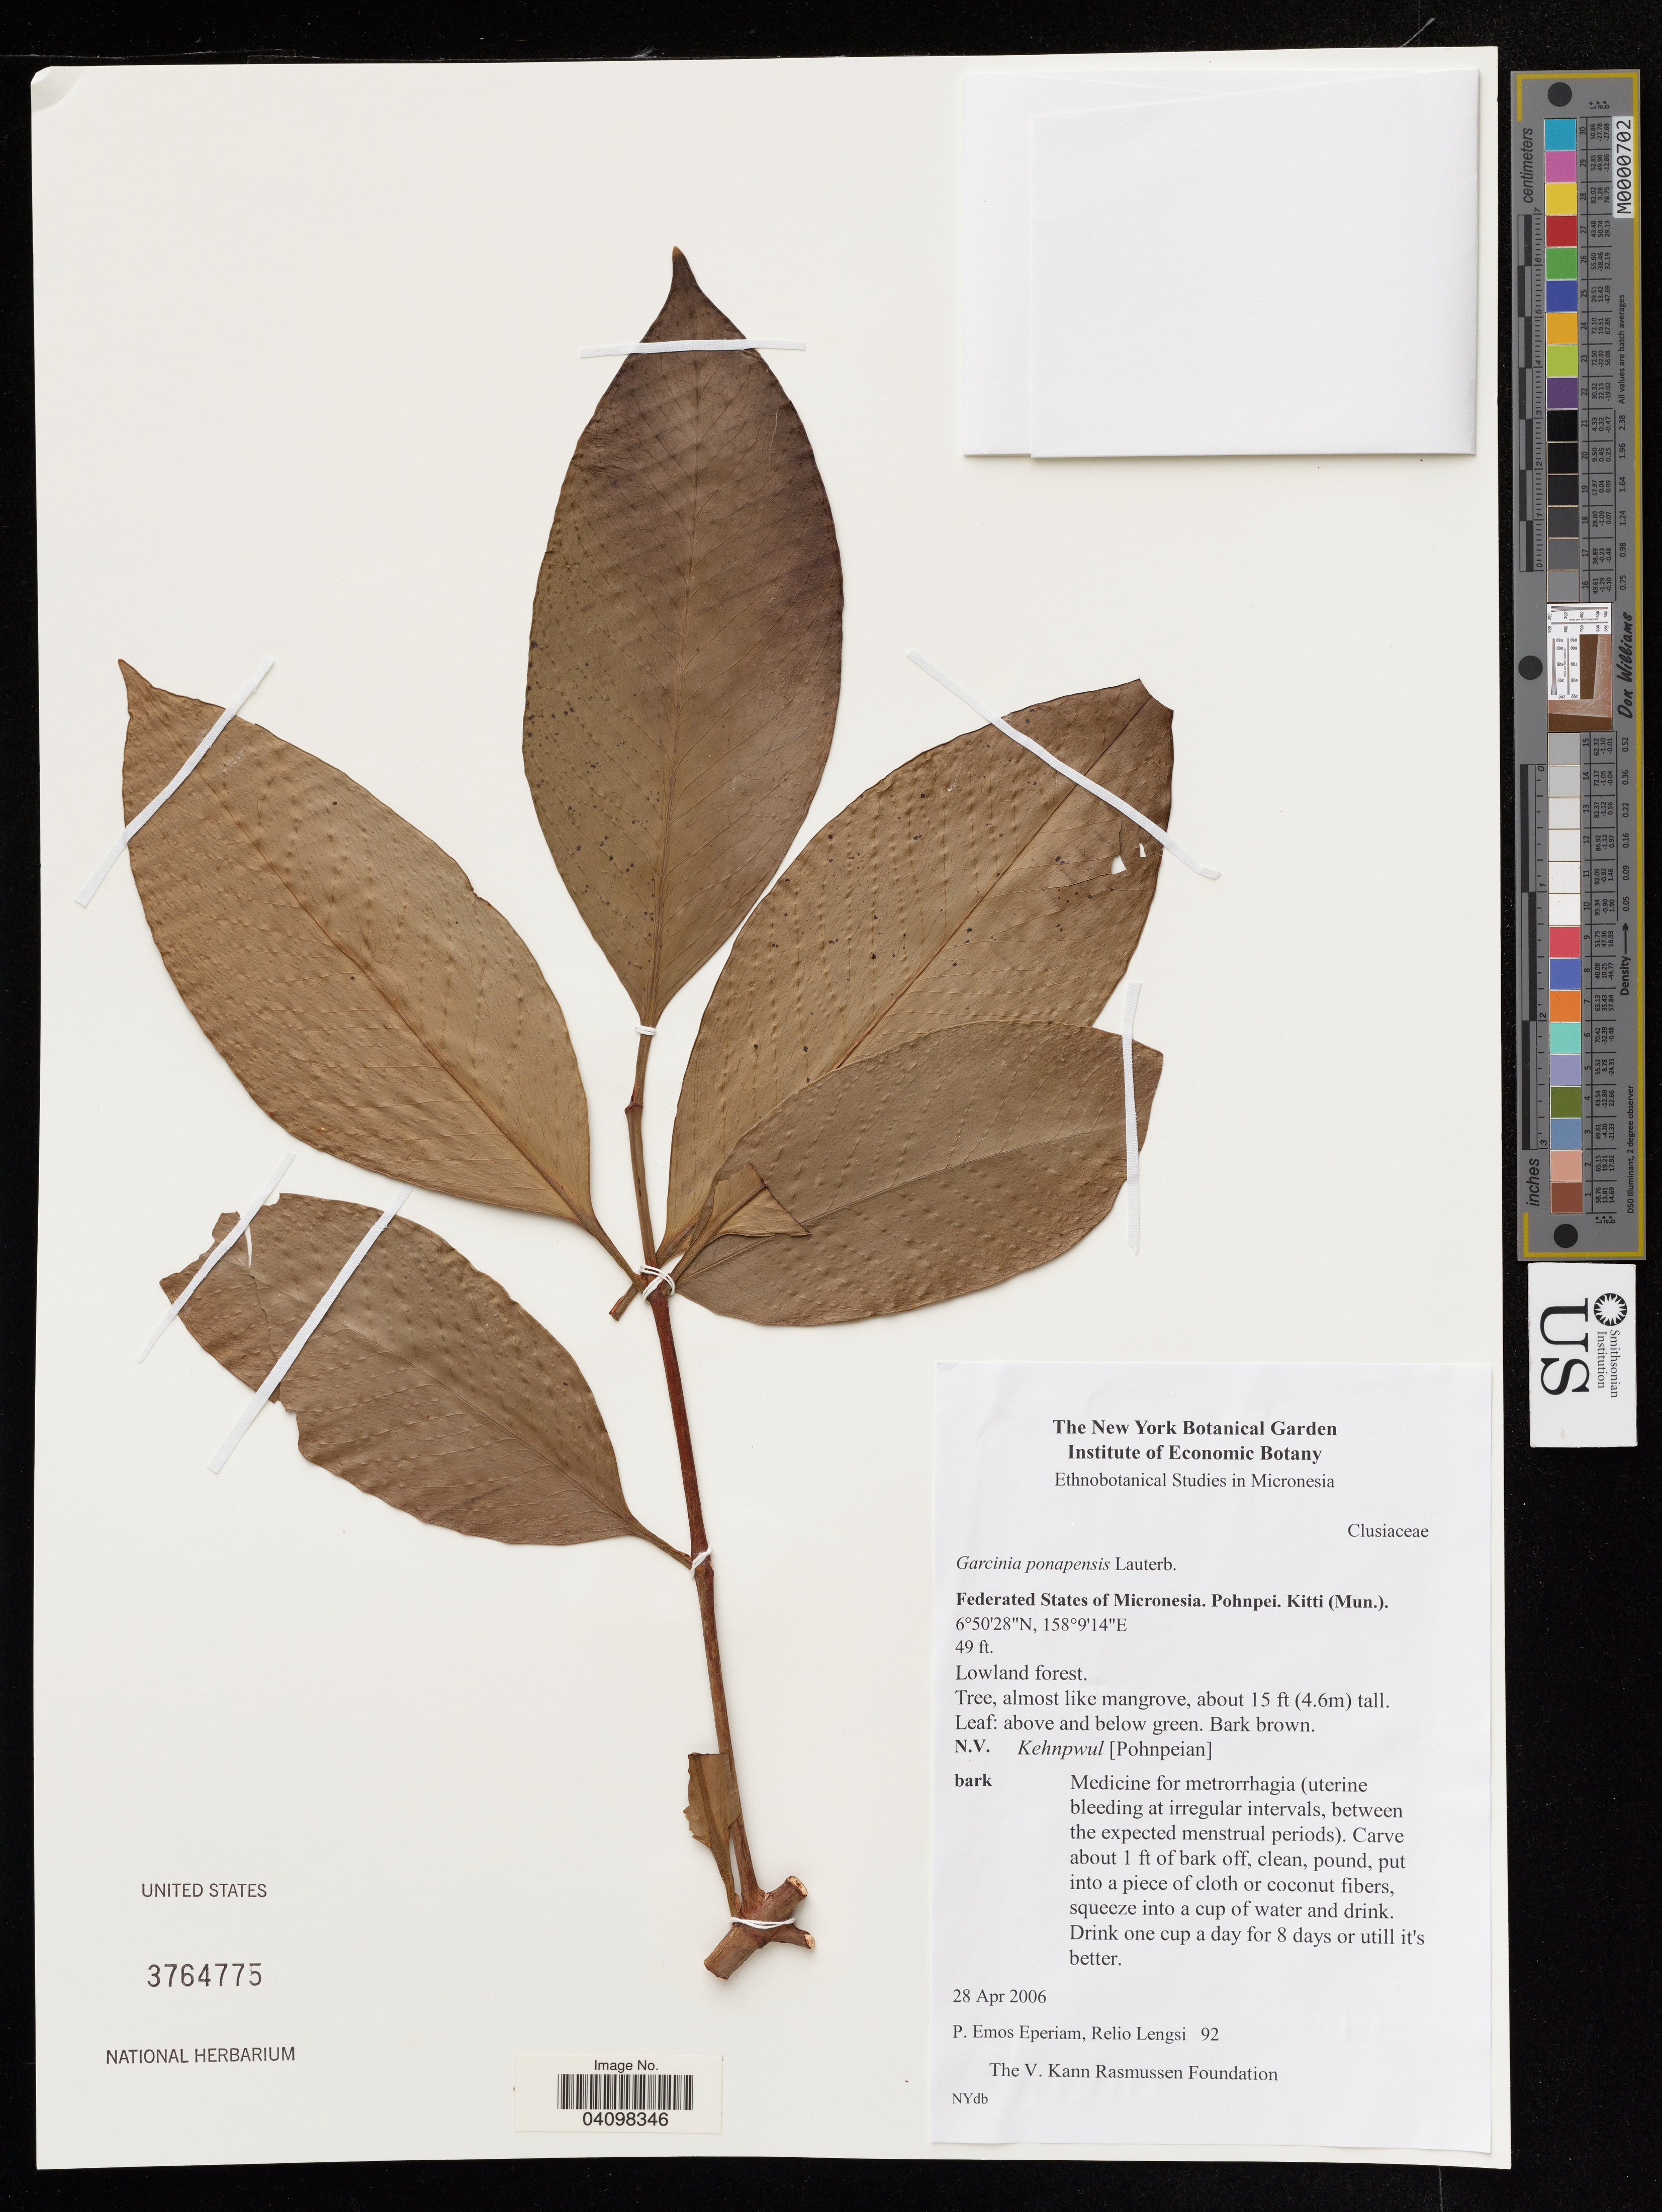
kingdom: Plantae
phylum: Tracheophyta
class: Magnoliopsida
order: Malpighiales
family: Clusiaceae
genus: Garcinia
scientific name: Garcinia ponapensis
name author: Lauterb.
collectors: P. Eperiam, R. Lengsi & K. Rasmussen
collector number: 92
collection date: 2006-04-28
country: Micronesia, Federated States of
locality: Federated States of Micronesia.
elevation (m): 15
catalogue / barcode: US 3764775